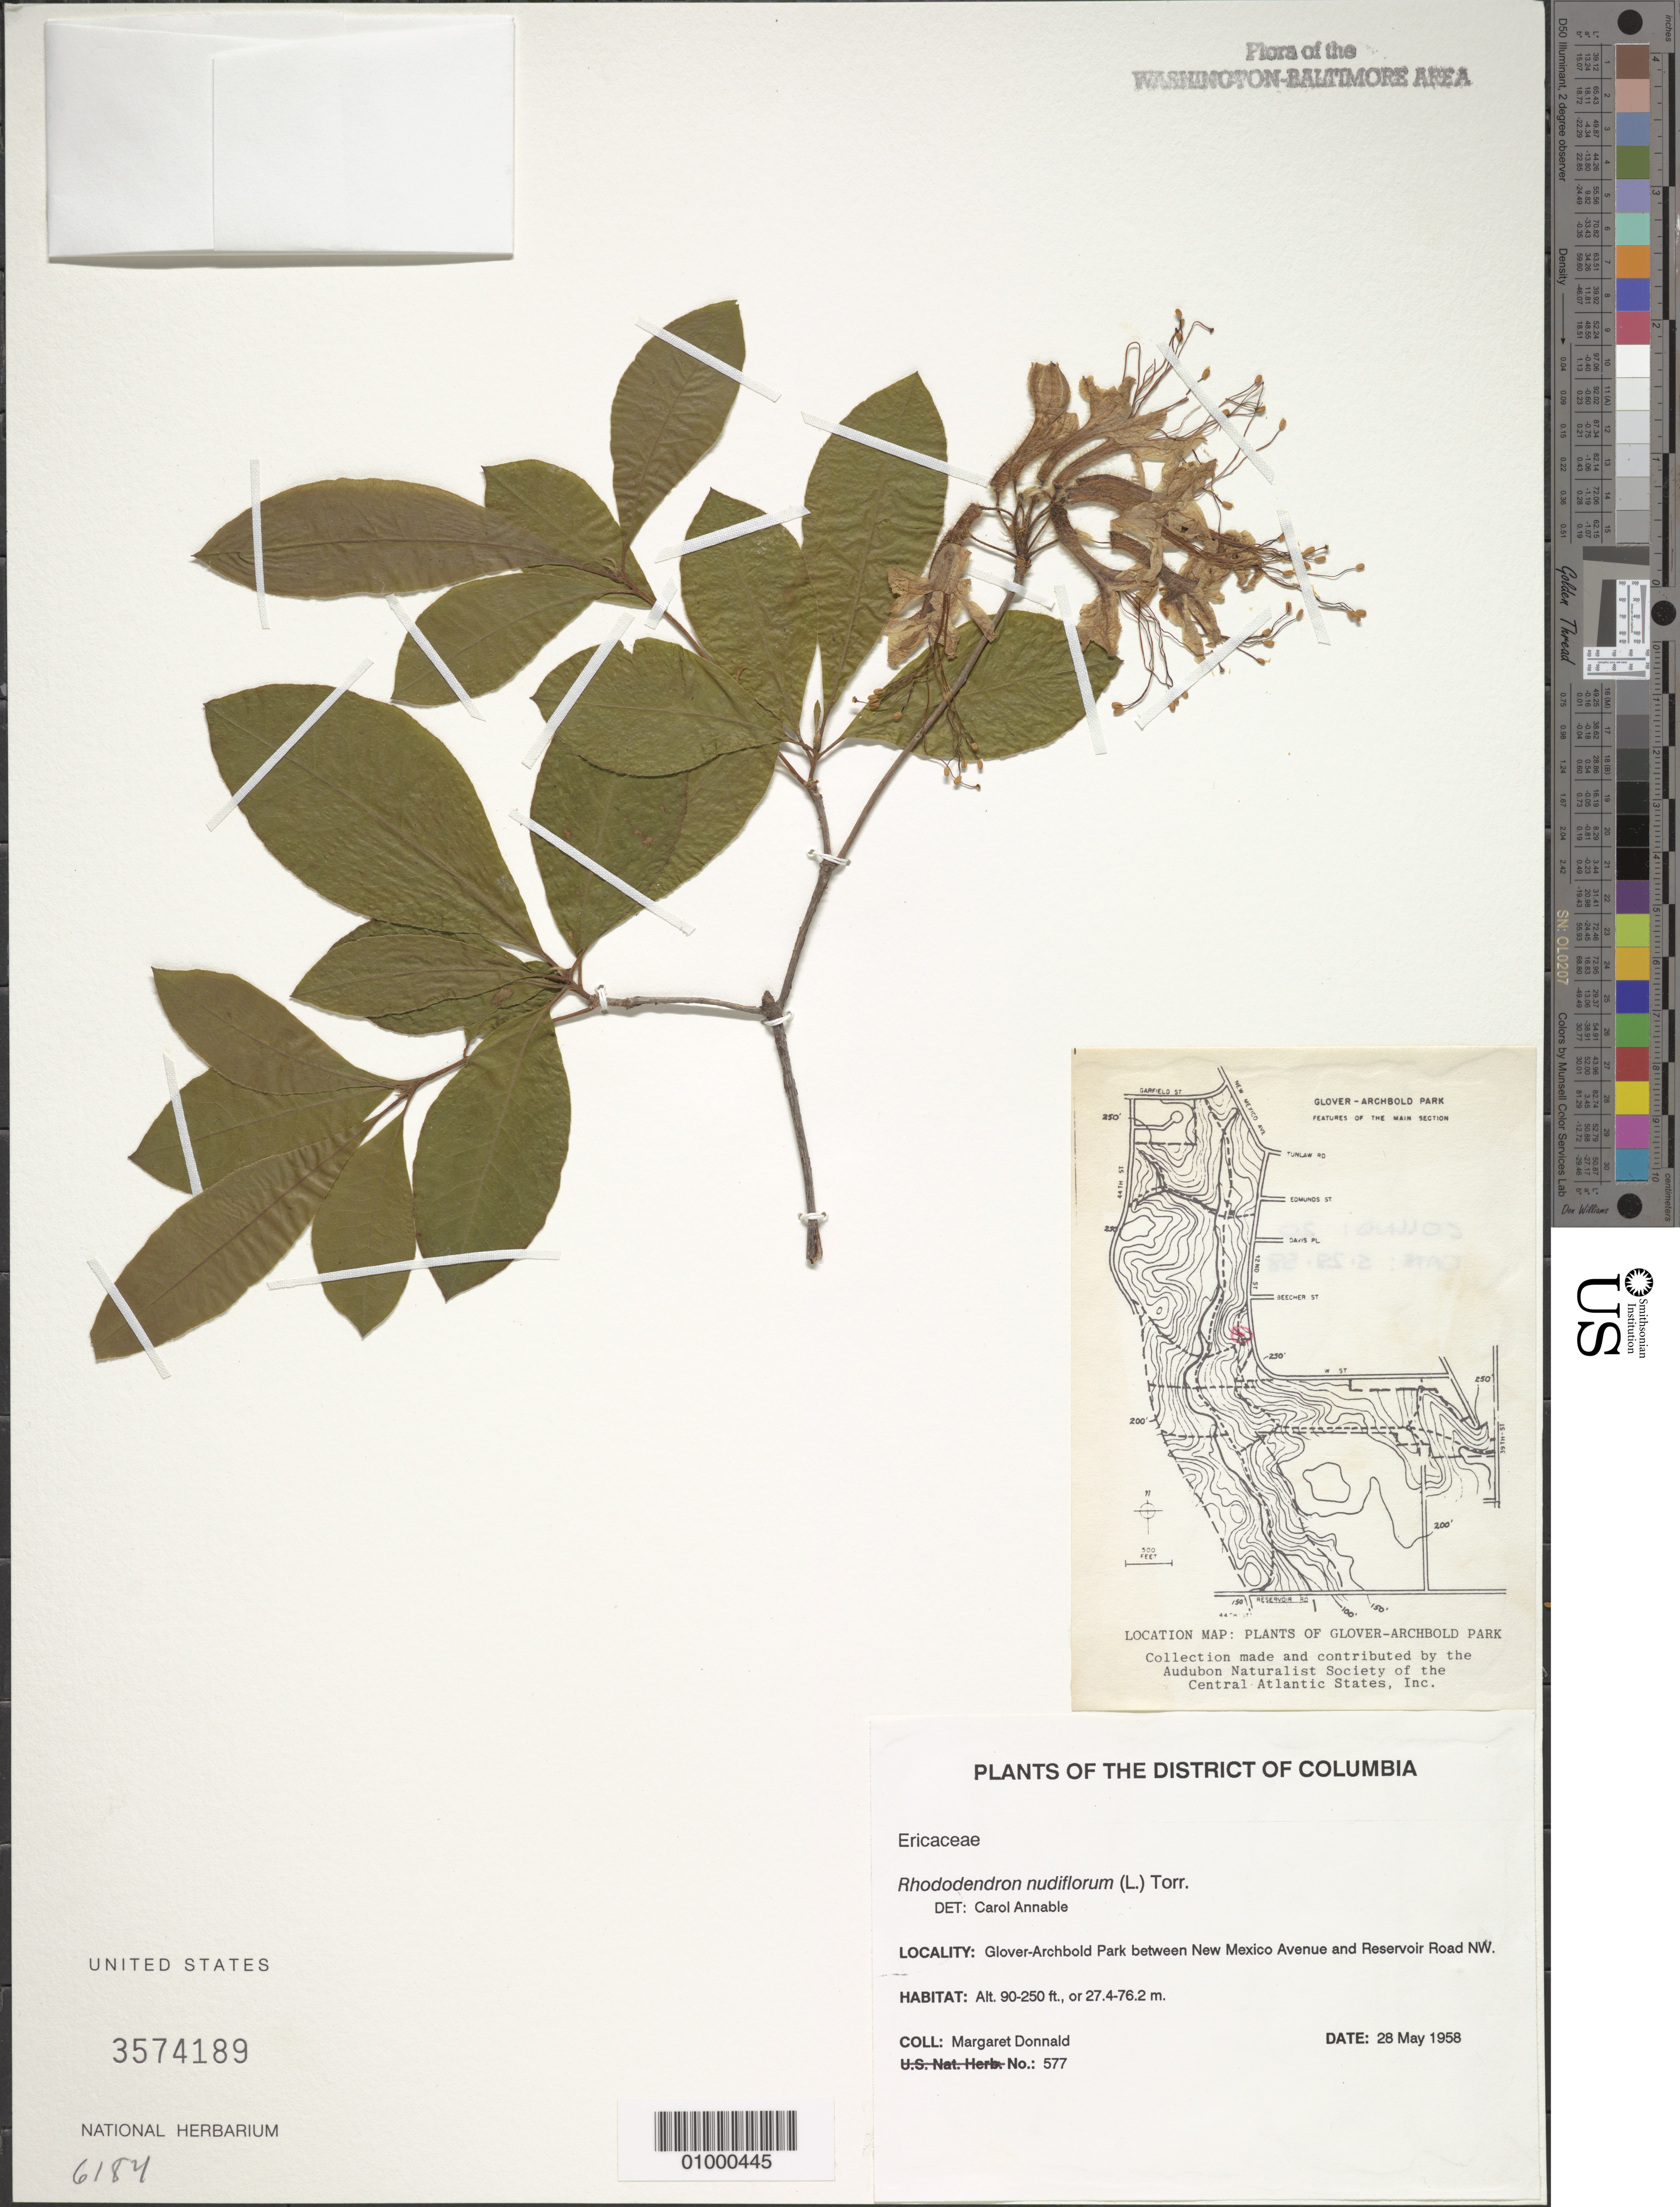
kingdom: Plantae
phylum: Tracheophyta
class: Magnoliopsida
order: Ericales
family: Ericaceae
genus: Rhododendron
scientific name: Rhododendron nudiflorum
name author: Torr.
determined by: Annable, C. R.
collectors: M. Donnald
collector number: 577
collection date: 1958-05-28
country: United States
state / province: District of Columbia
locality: Glover-Archbold Park between New Mexico Avenue and Reservoir Road NW.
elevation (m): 27.4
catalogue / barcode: US 3574189